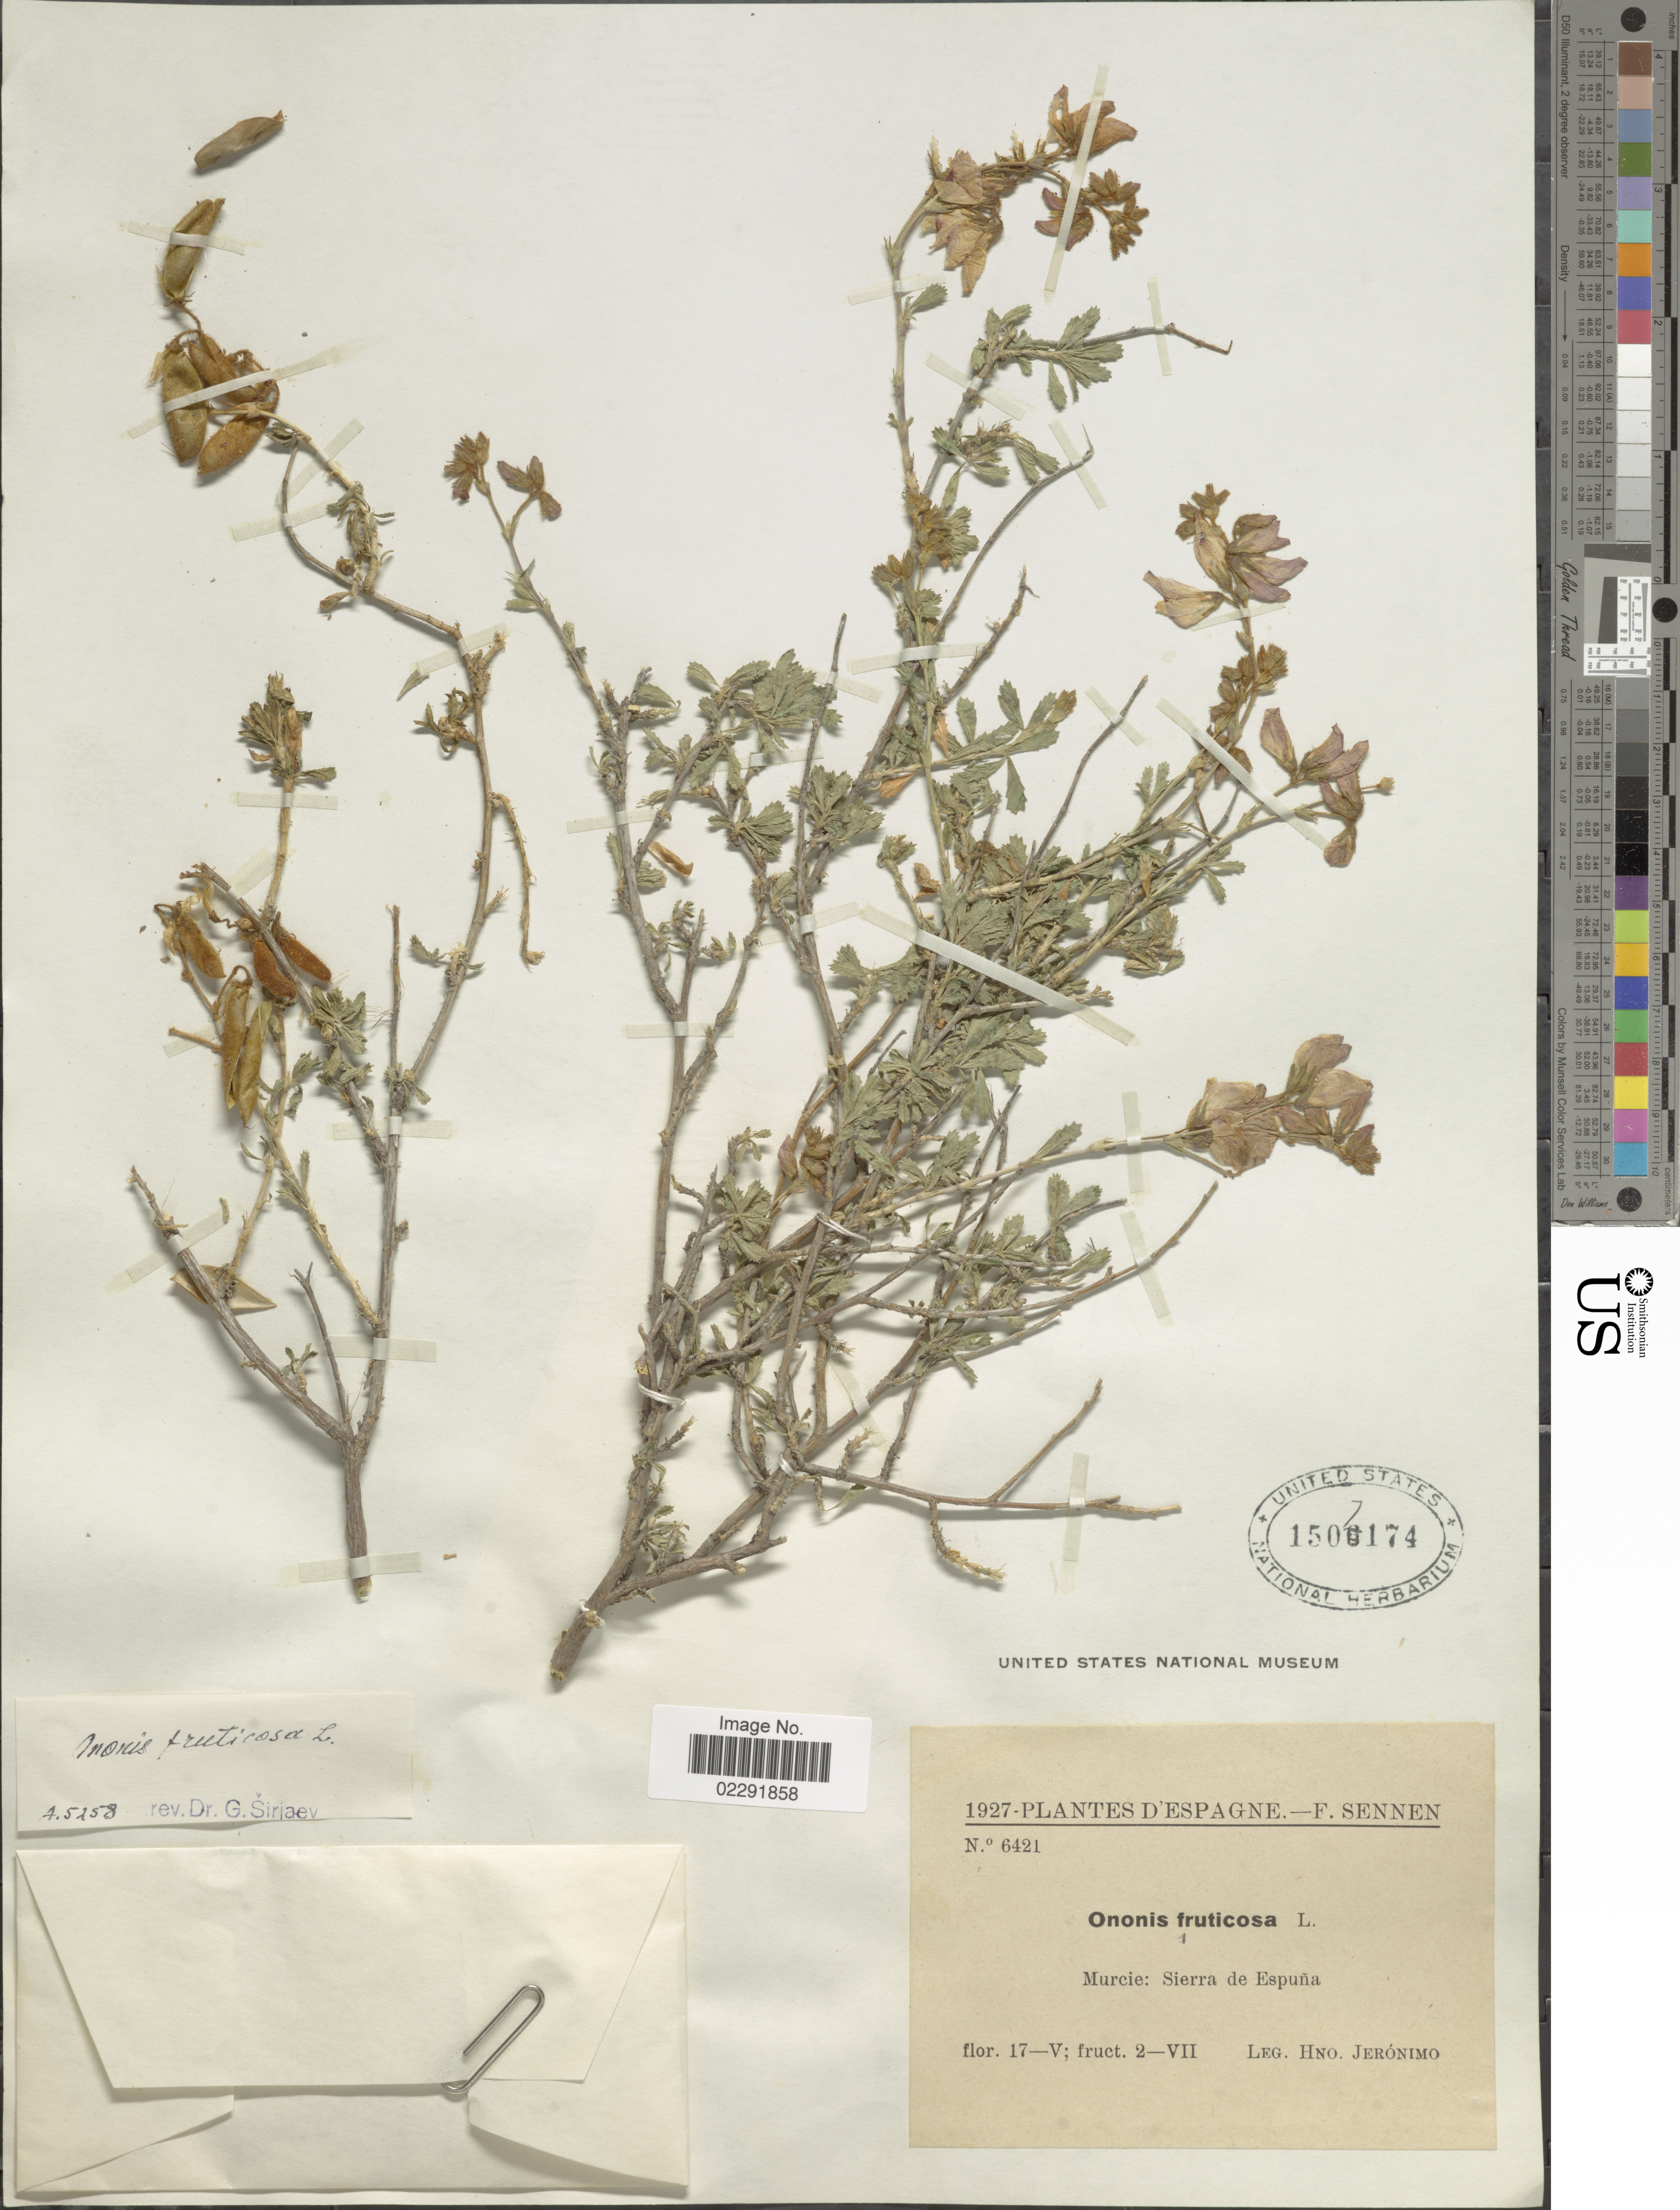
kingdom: Plantae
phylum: Tracheophyta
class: Magnoliopsida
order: Fabales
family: Fabaceae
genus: Ononis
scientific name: Ononis fruticosa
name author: L.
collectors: H. Jerónimo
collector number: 6421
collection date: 1927-05-17/1927-07-02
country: Spain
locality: Murcie: Sierra de Espuna, D'Espagne.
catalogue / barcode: US 1507174